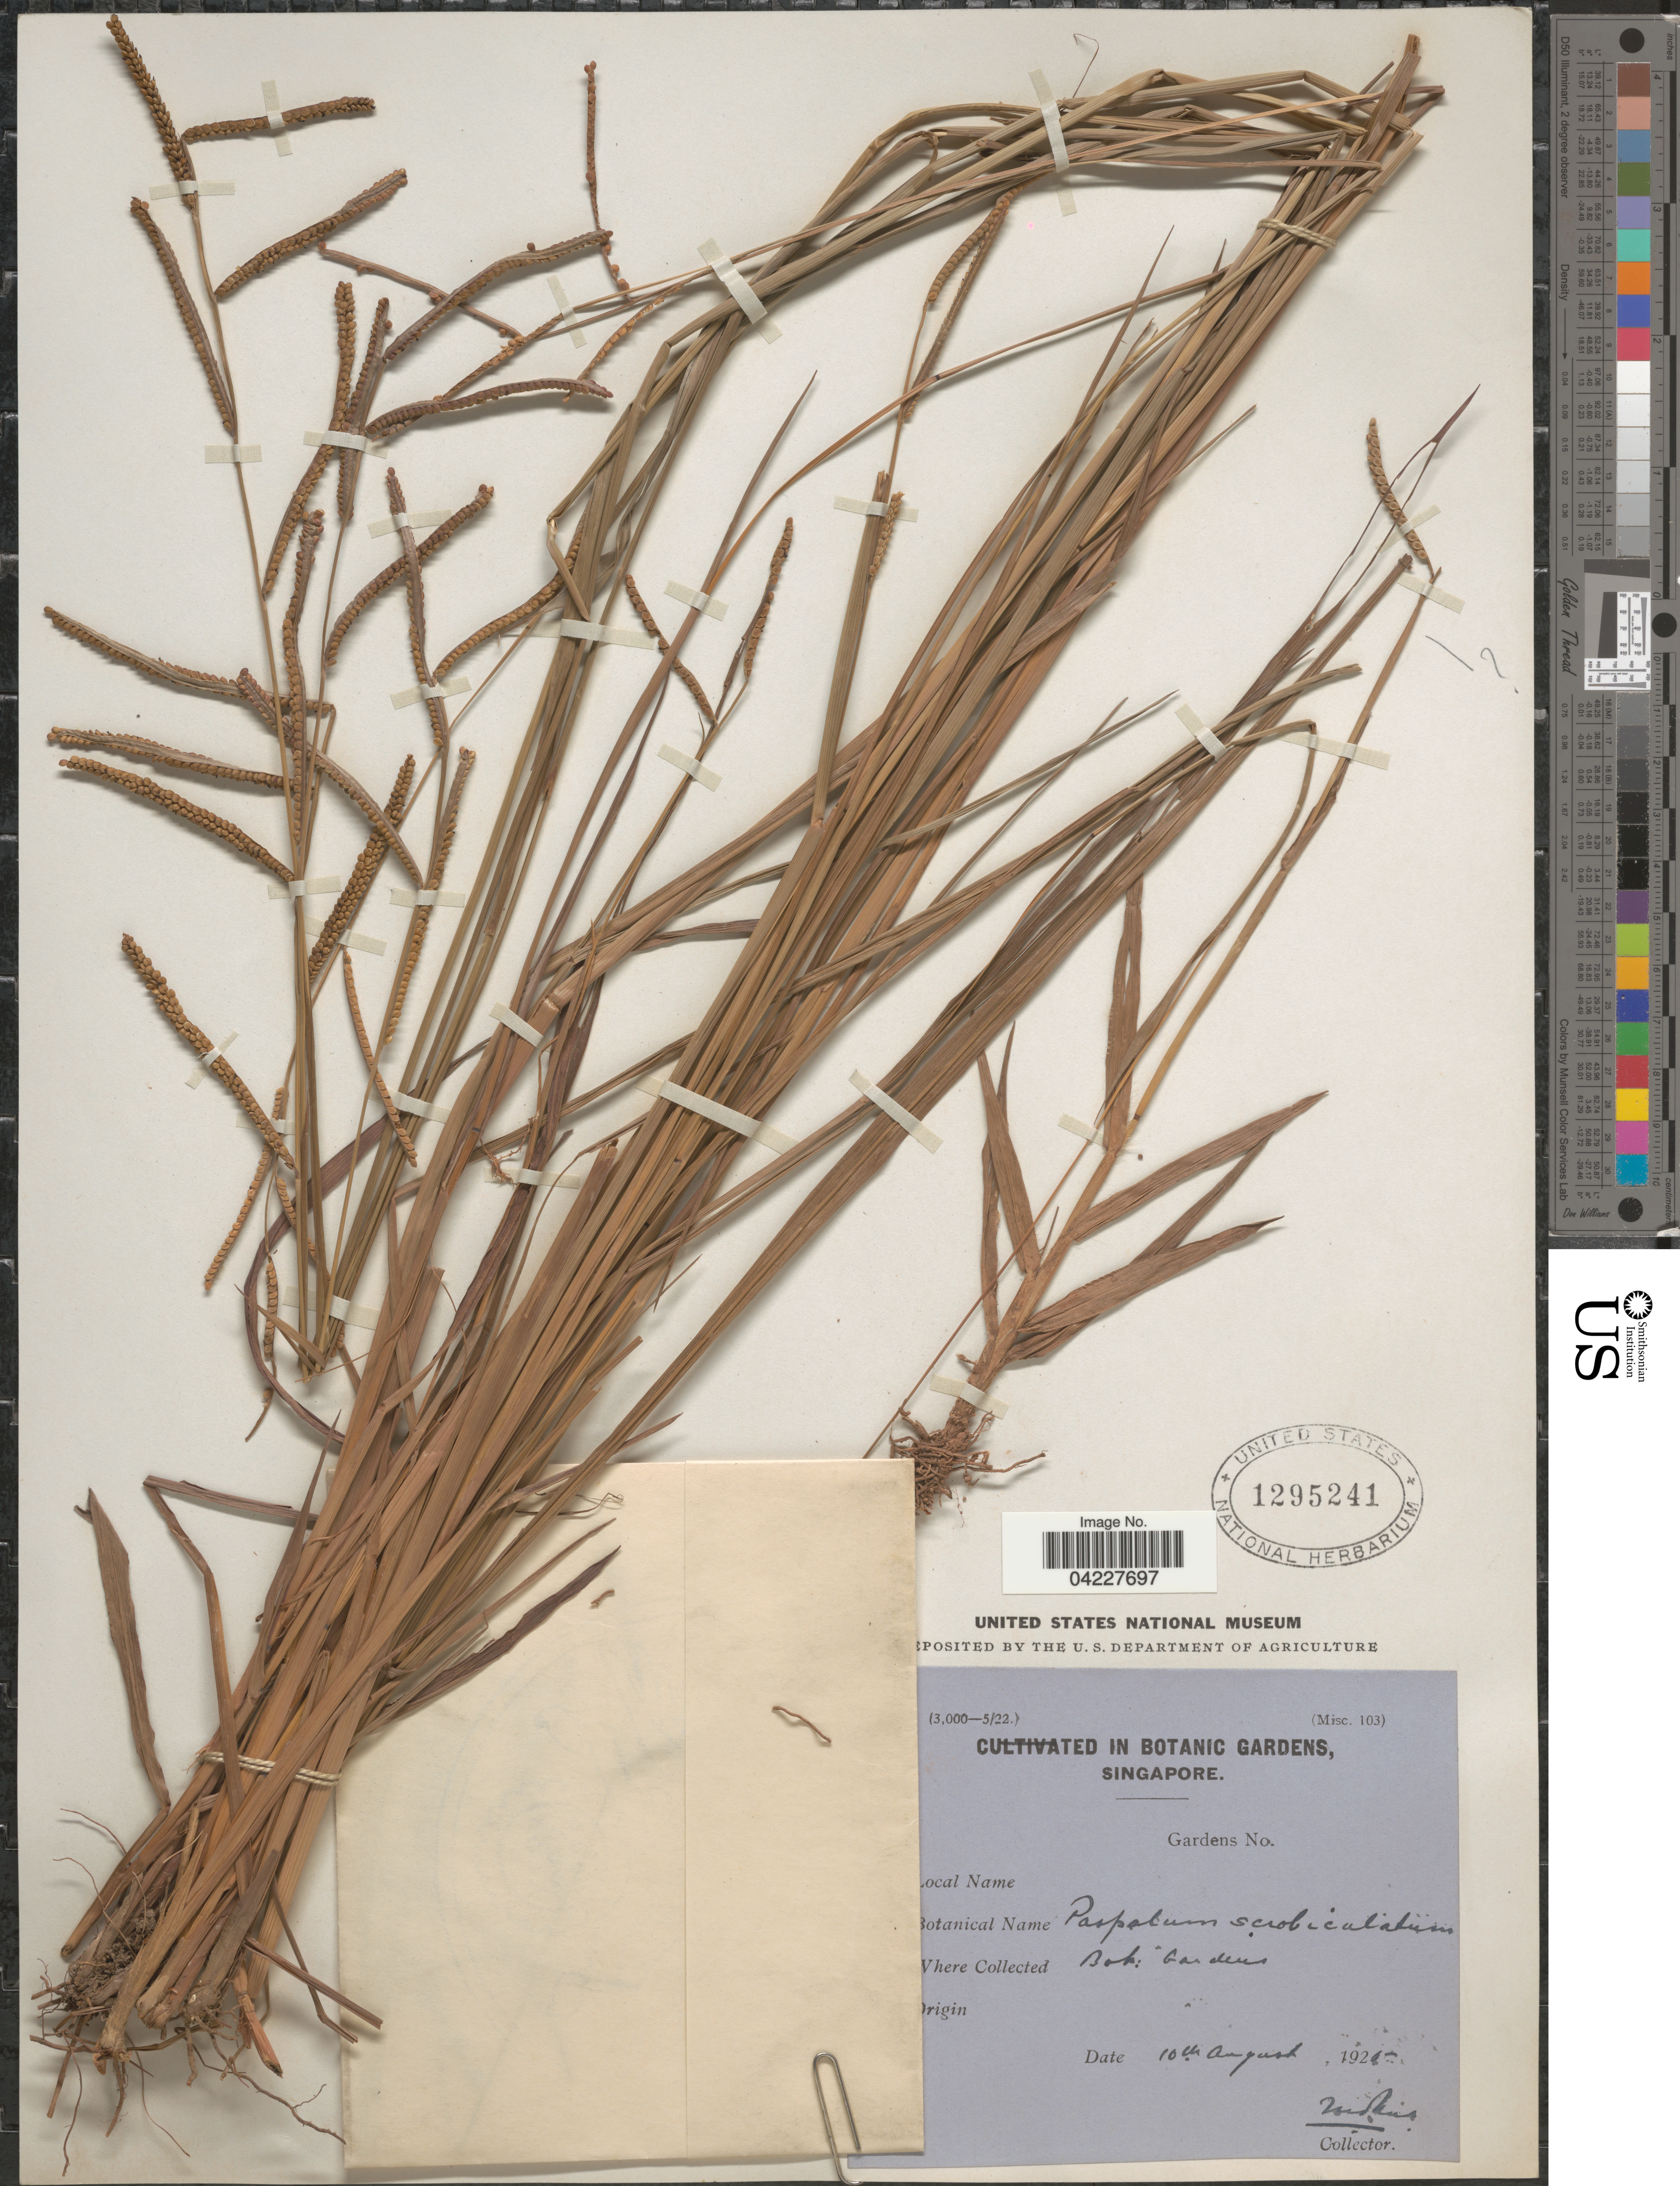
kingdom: Plantae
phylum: Tracheophyta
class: Liliopsida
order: Poales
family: Poaceae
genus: Paspalum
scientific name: Paspalum sp.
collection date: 1925-08-10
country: Singapore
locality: Bot: Gardens.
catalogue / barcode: US 1295241